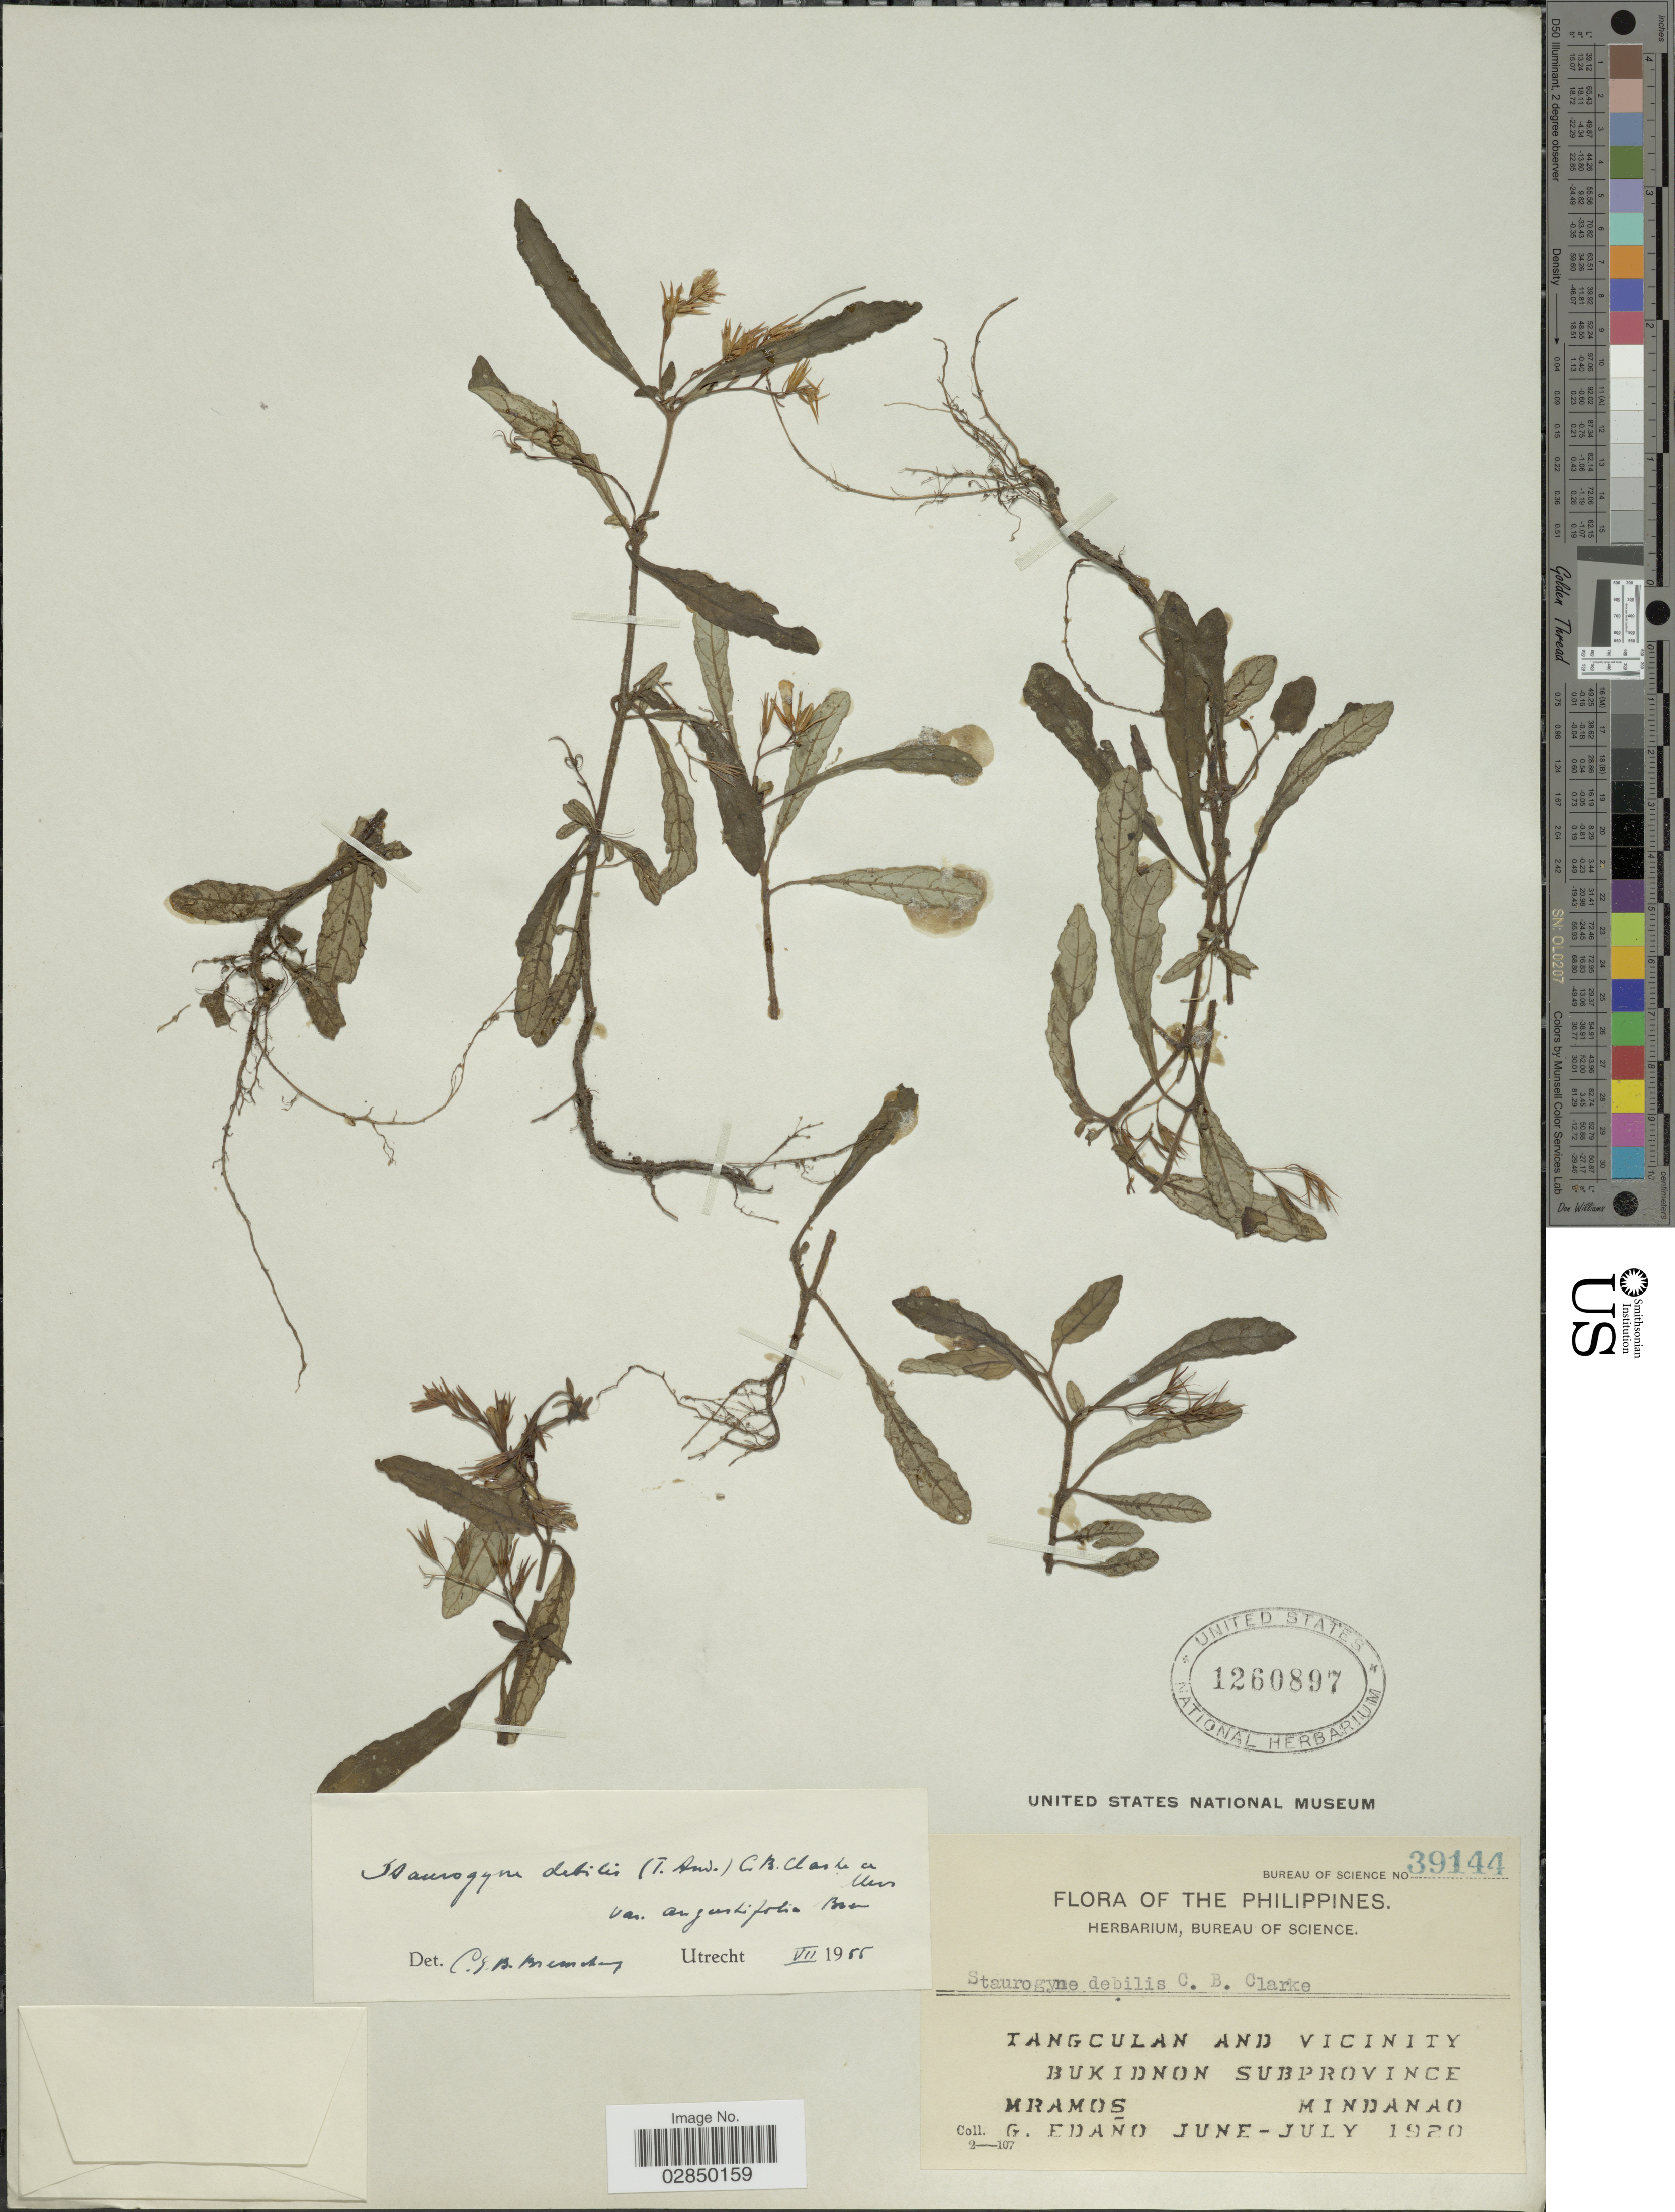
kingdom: Plantae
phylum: Tracheophyta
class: Magnoliopsida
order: Lamiales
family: Acanthaceae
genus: Staurogyne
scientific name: Staurogyne debilis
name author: (T. Anderson) C.B. Clarke ex Merr.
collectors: M. Ramos & G. Edaño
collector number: Bureau of Science 39144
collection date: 1920-06/1920-07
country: Philippines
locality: Tangculan and Vicinity. Bukidnon Subprovince, Mindanao.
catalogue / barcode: US 1260897